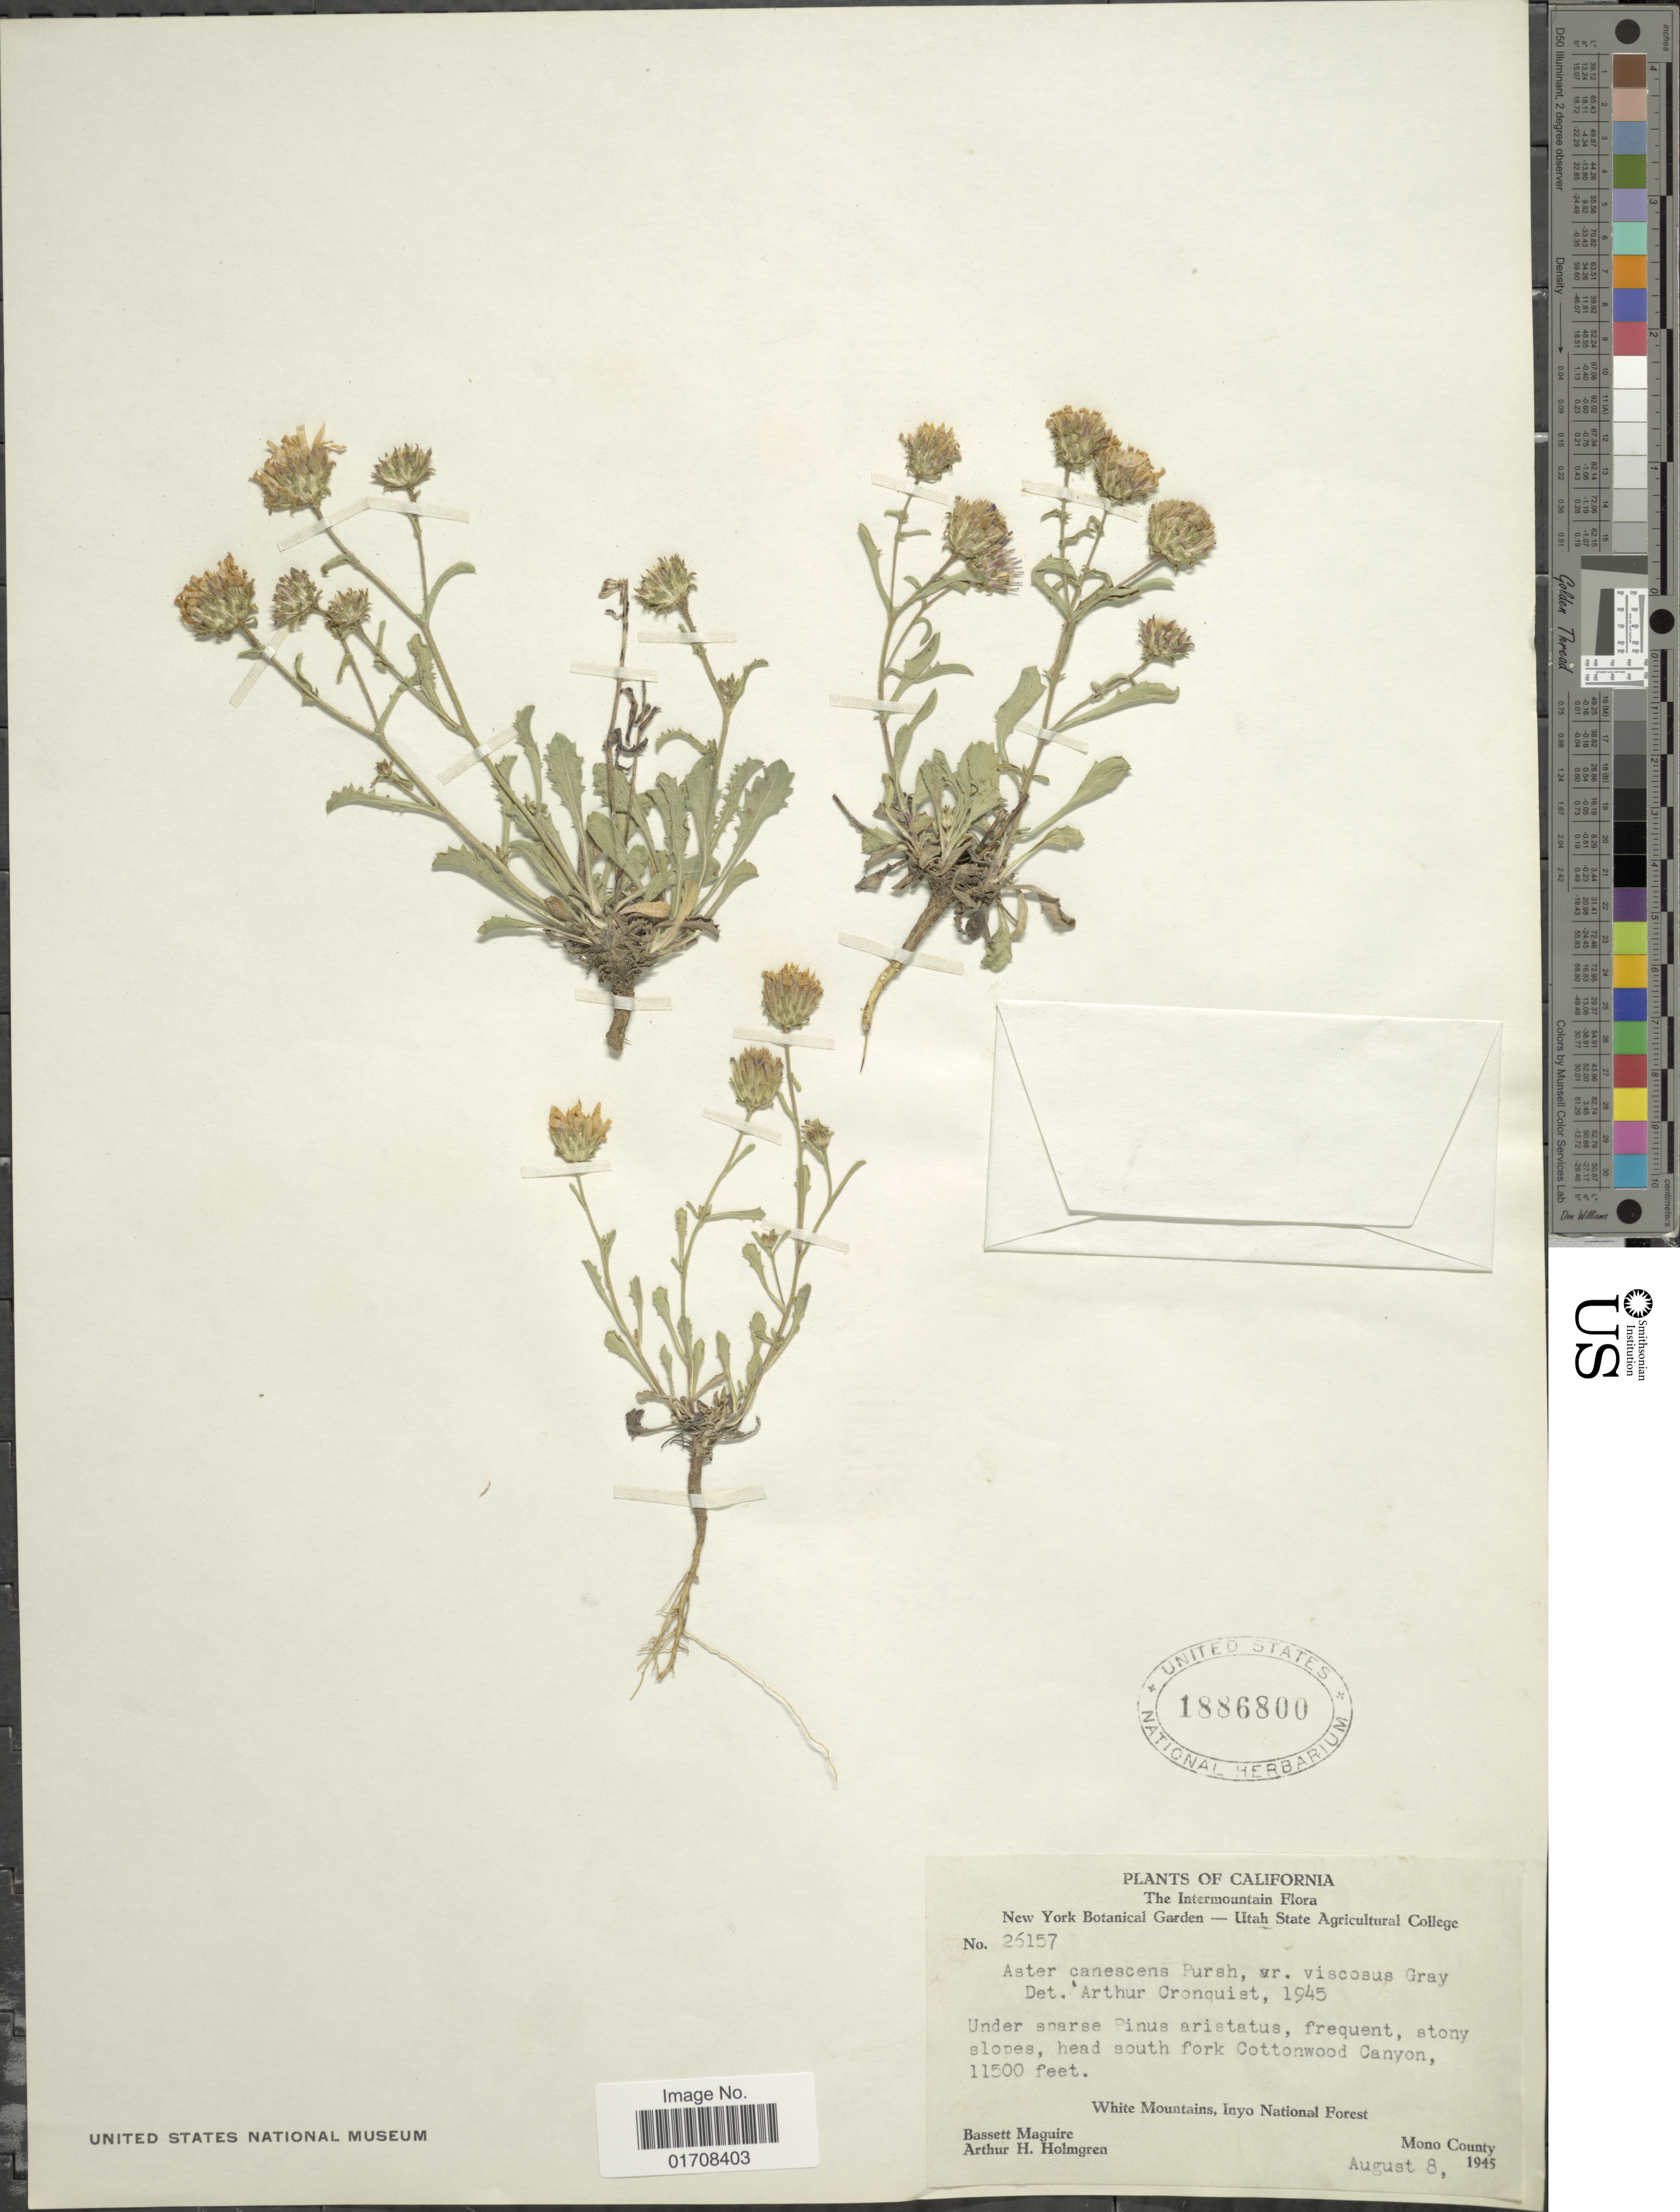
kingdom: Plantae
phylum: Tracheophyta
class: Magnoliopsida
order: Asterales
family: Asteraceae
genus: Machaeranthera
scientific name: Machaeranthera canescens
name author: (Pursh) A. Gray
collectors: B. Maguire & A. H. Holmgren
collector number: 26157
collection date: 1945-08-08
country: United States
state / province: California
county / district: Mono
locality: Intermountain, head south fork Cottonwood Canyon, White Mountains, Inyo National Forest, Mono County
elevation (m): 3505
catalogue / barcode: US 1886800